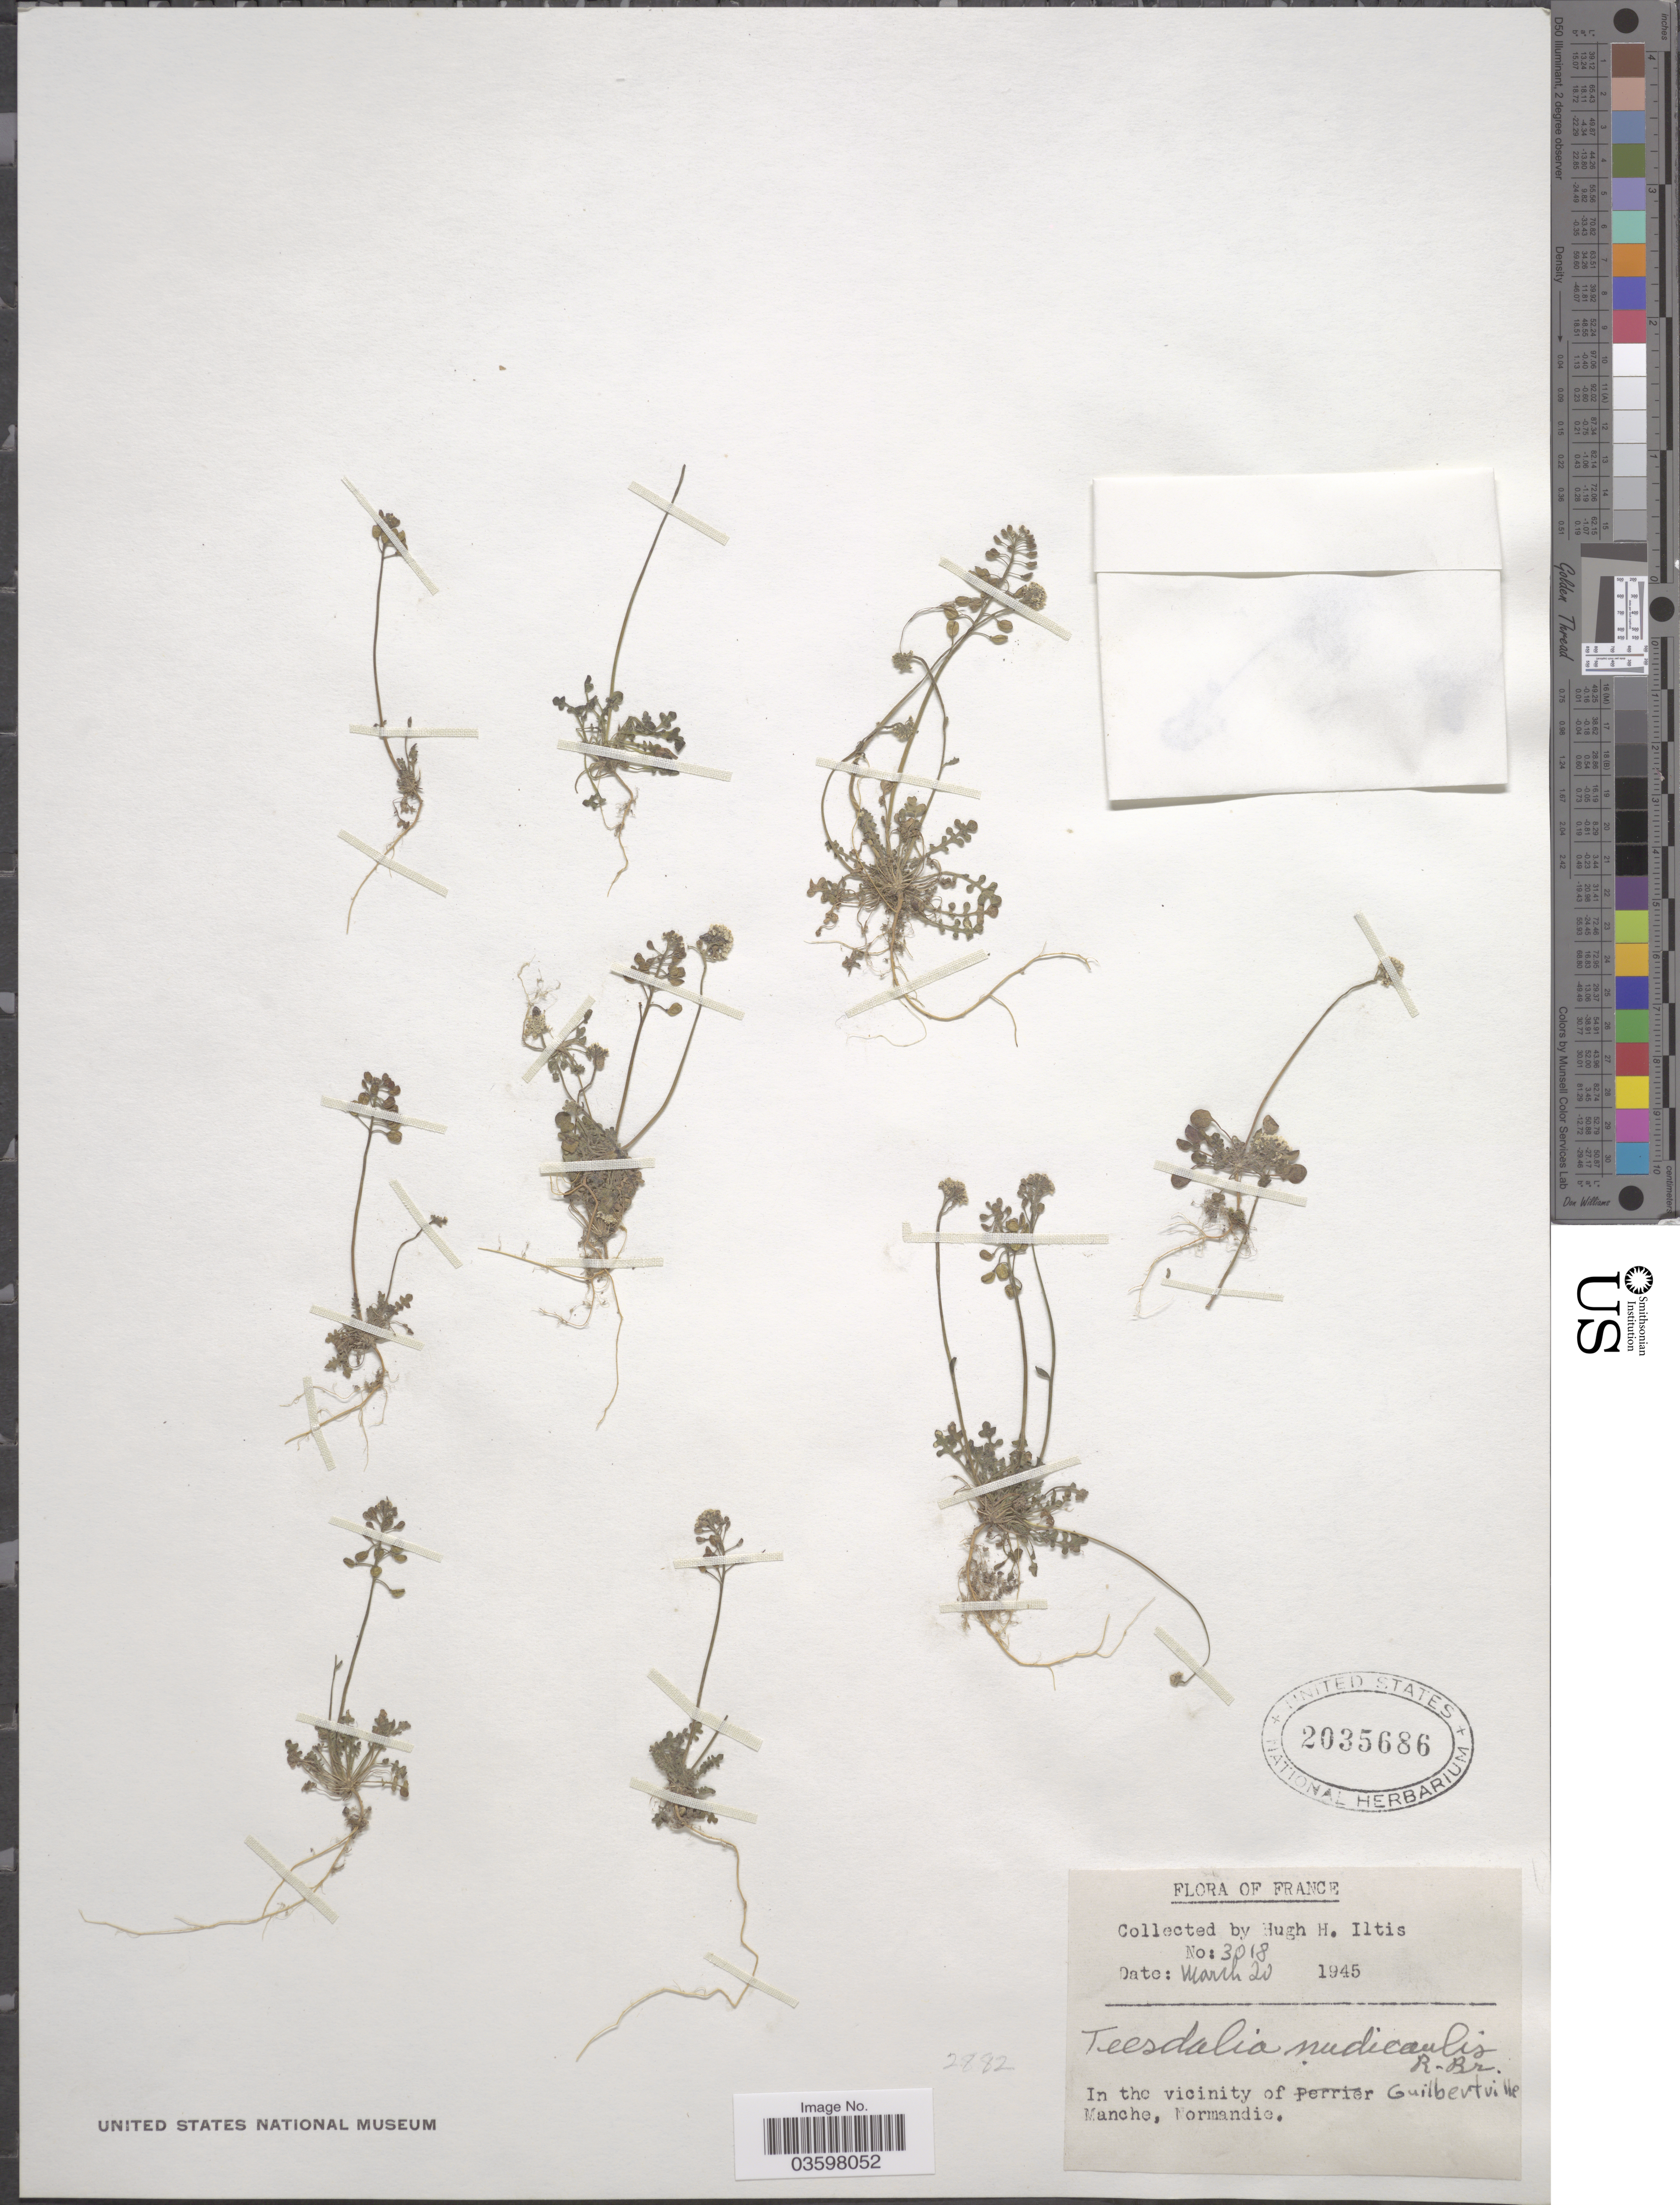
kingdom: Plantae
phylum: Tracheophyta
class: Magnoliopsida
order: Brassicales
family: Brassicaceae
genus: Teesdalia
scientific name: Teesdalia nudicaulis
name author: (L.) W.T. Aiton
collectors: H. H. Iltis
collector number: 3018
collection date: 1945-03-20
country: France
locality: In the vicinity of Guilbertville Manche, Normandie.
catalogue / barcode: US 2035686